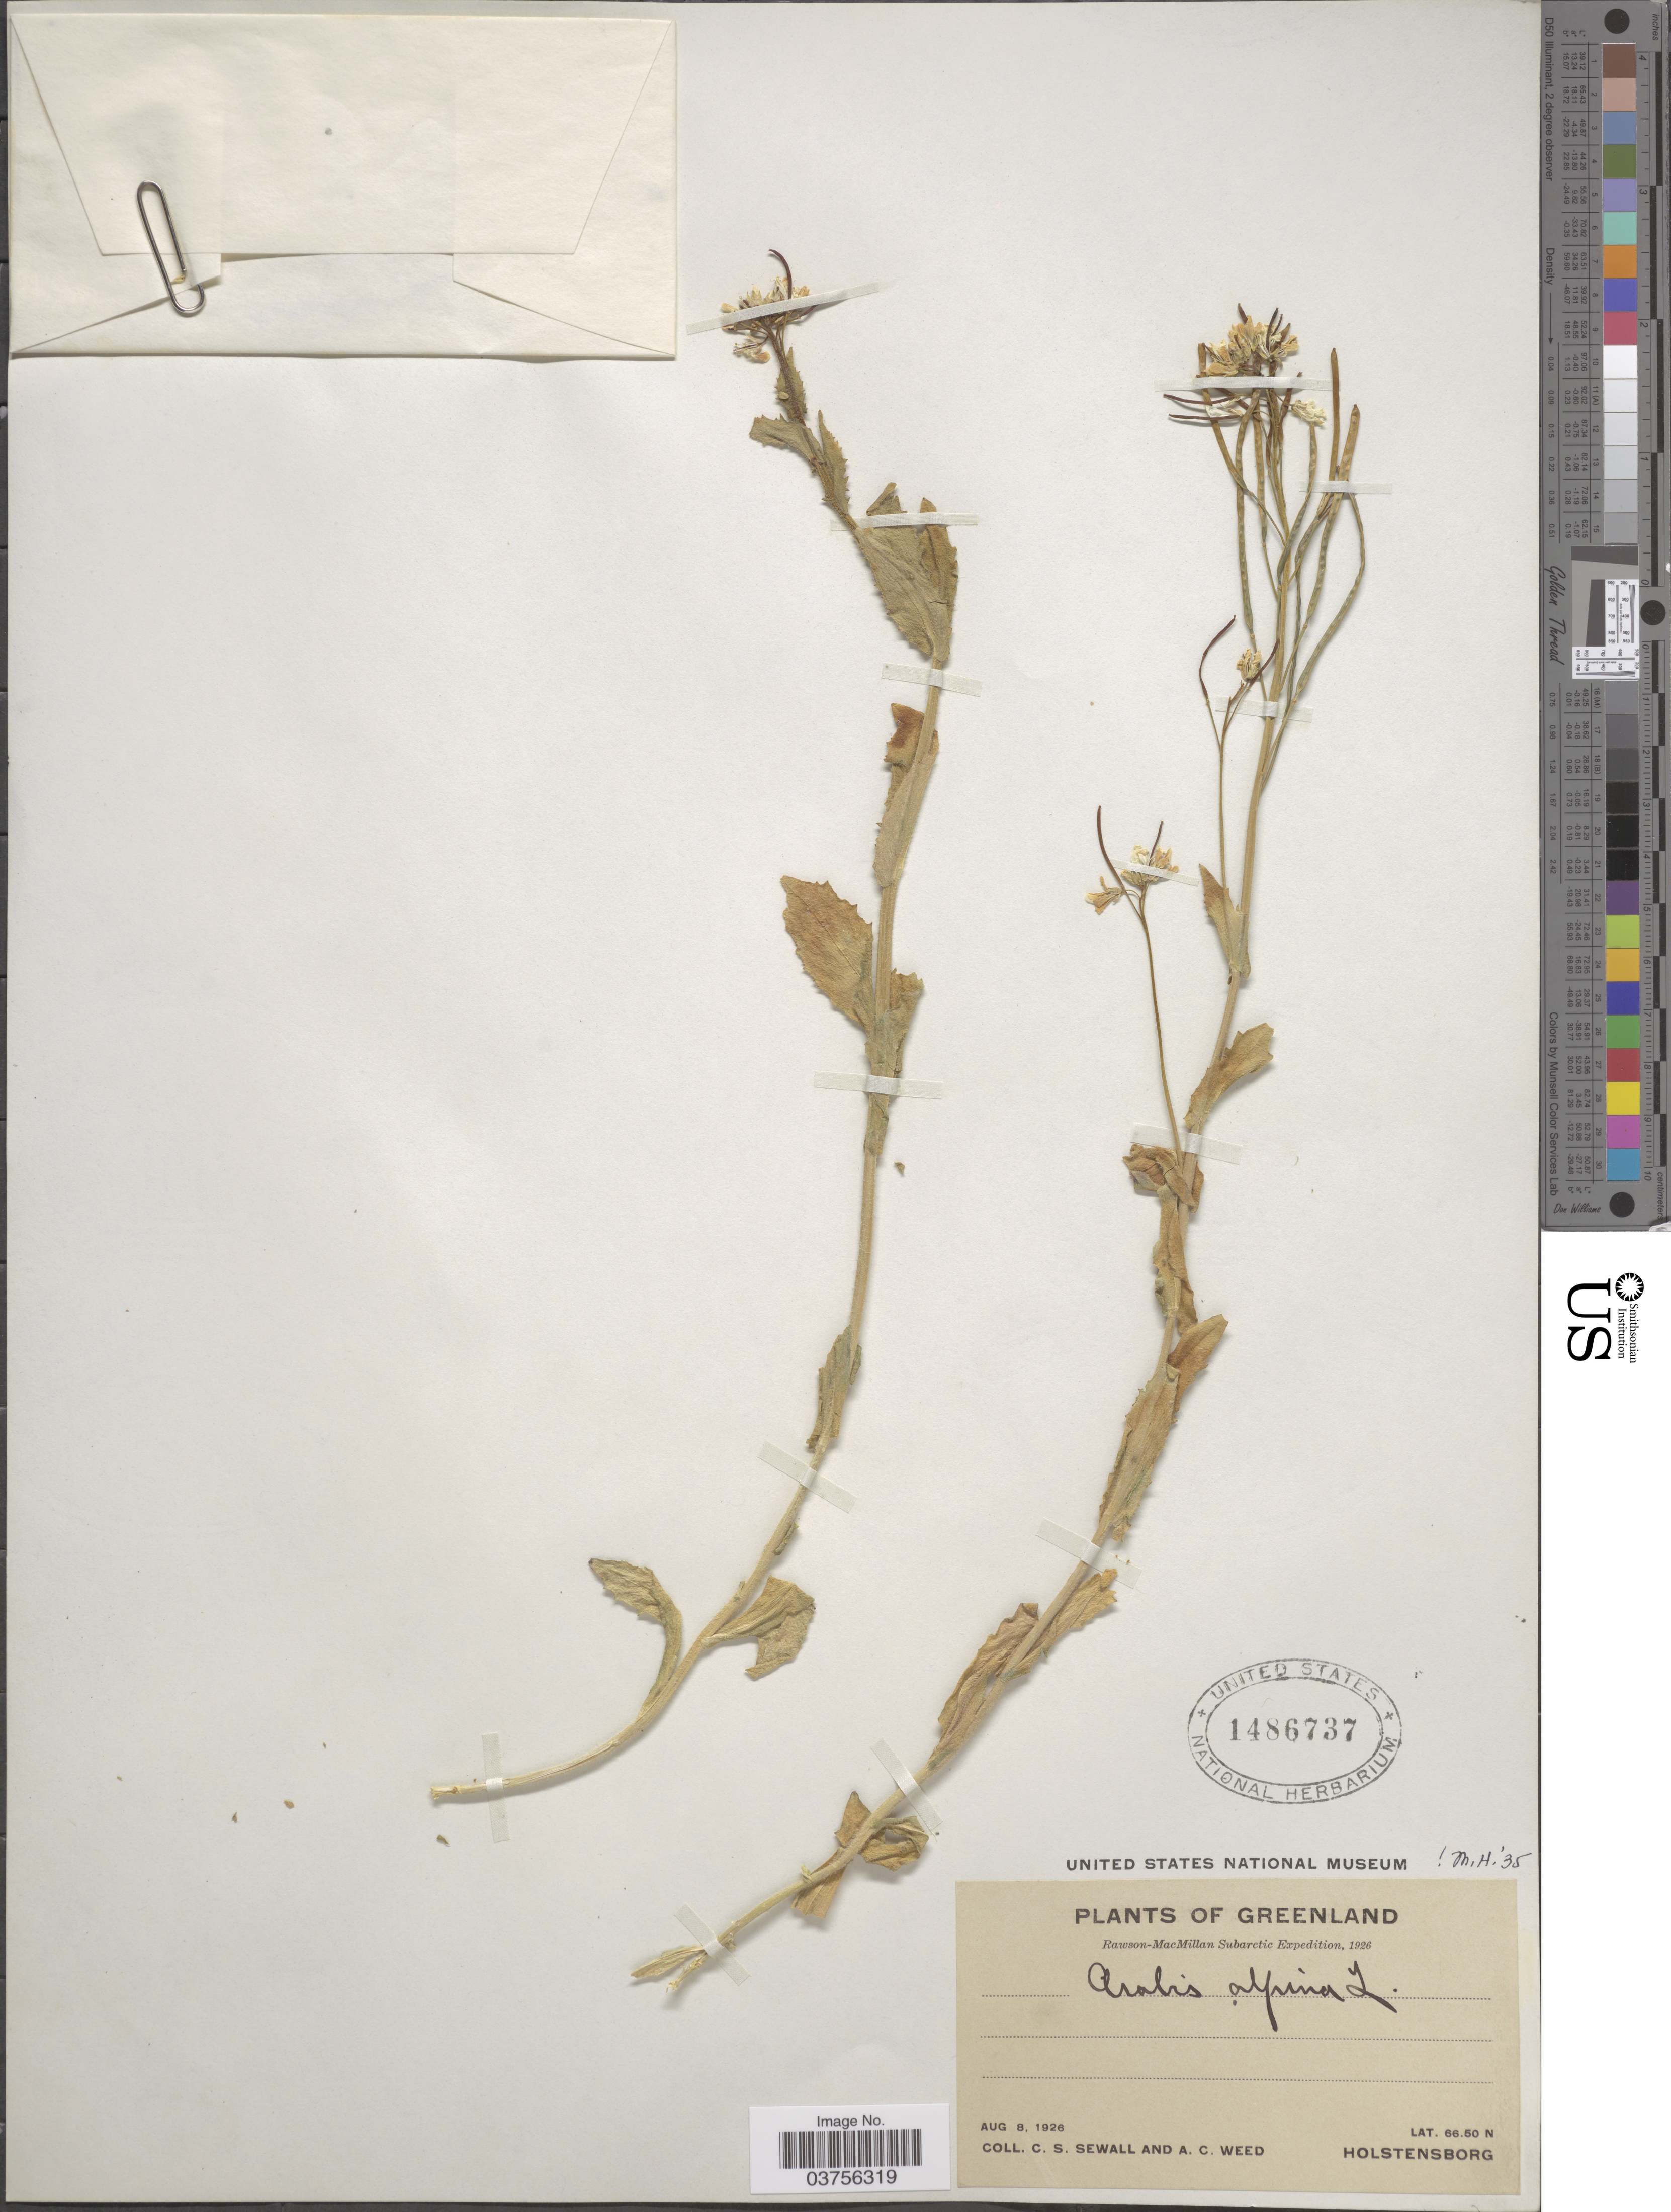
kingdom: Plantae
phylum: Tracheophyta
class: Magnoliopsida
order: Brassicales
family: Brassicaceae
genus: Arabis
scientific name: Arabis alpina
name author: L.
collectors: C. Sewall & A. Weed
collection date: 1926-08-08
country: Greenland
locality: Holstensborg.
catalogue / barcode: US 1486737